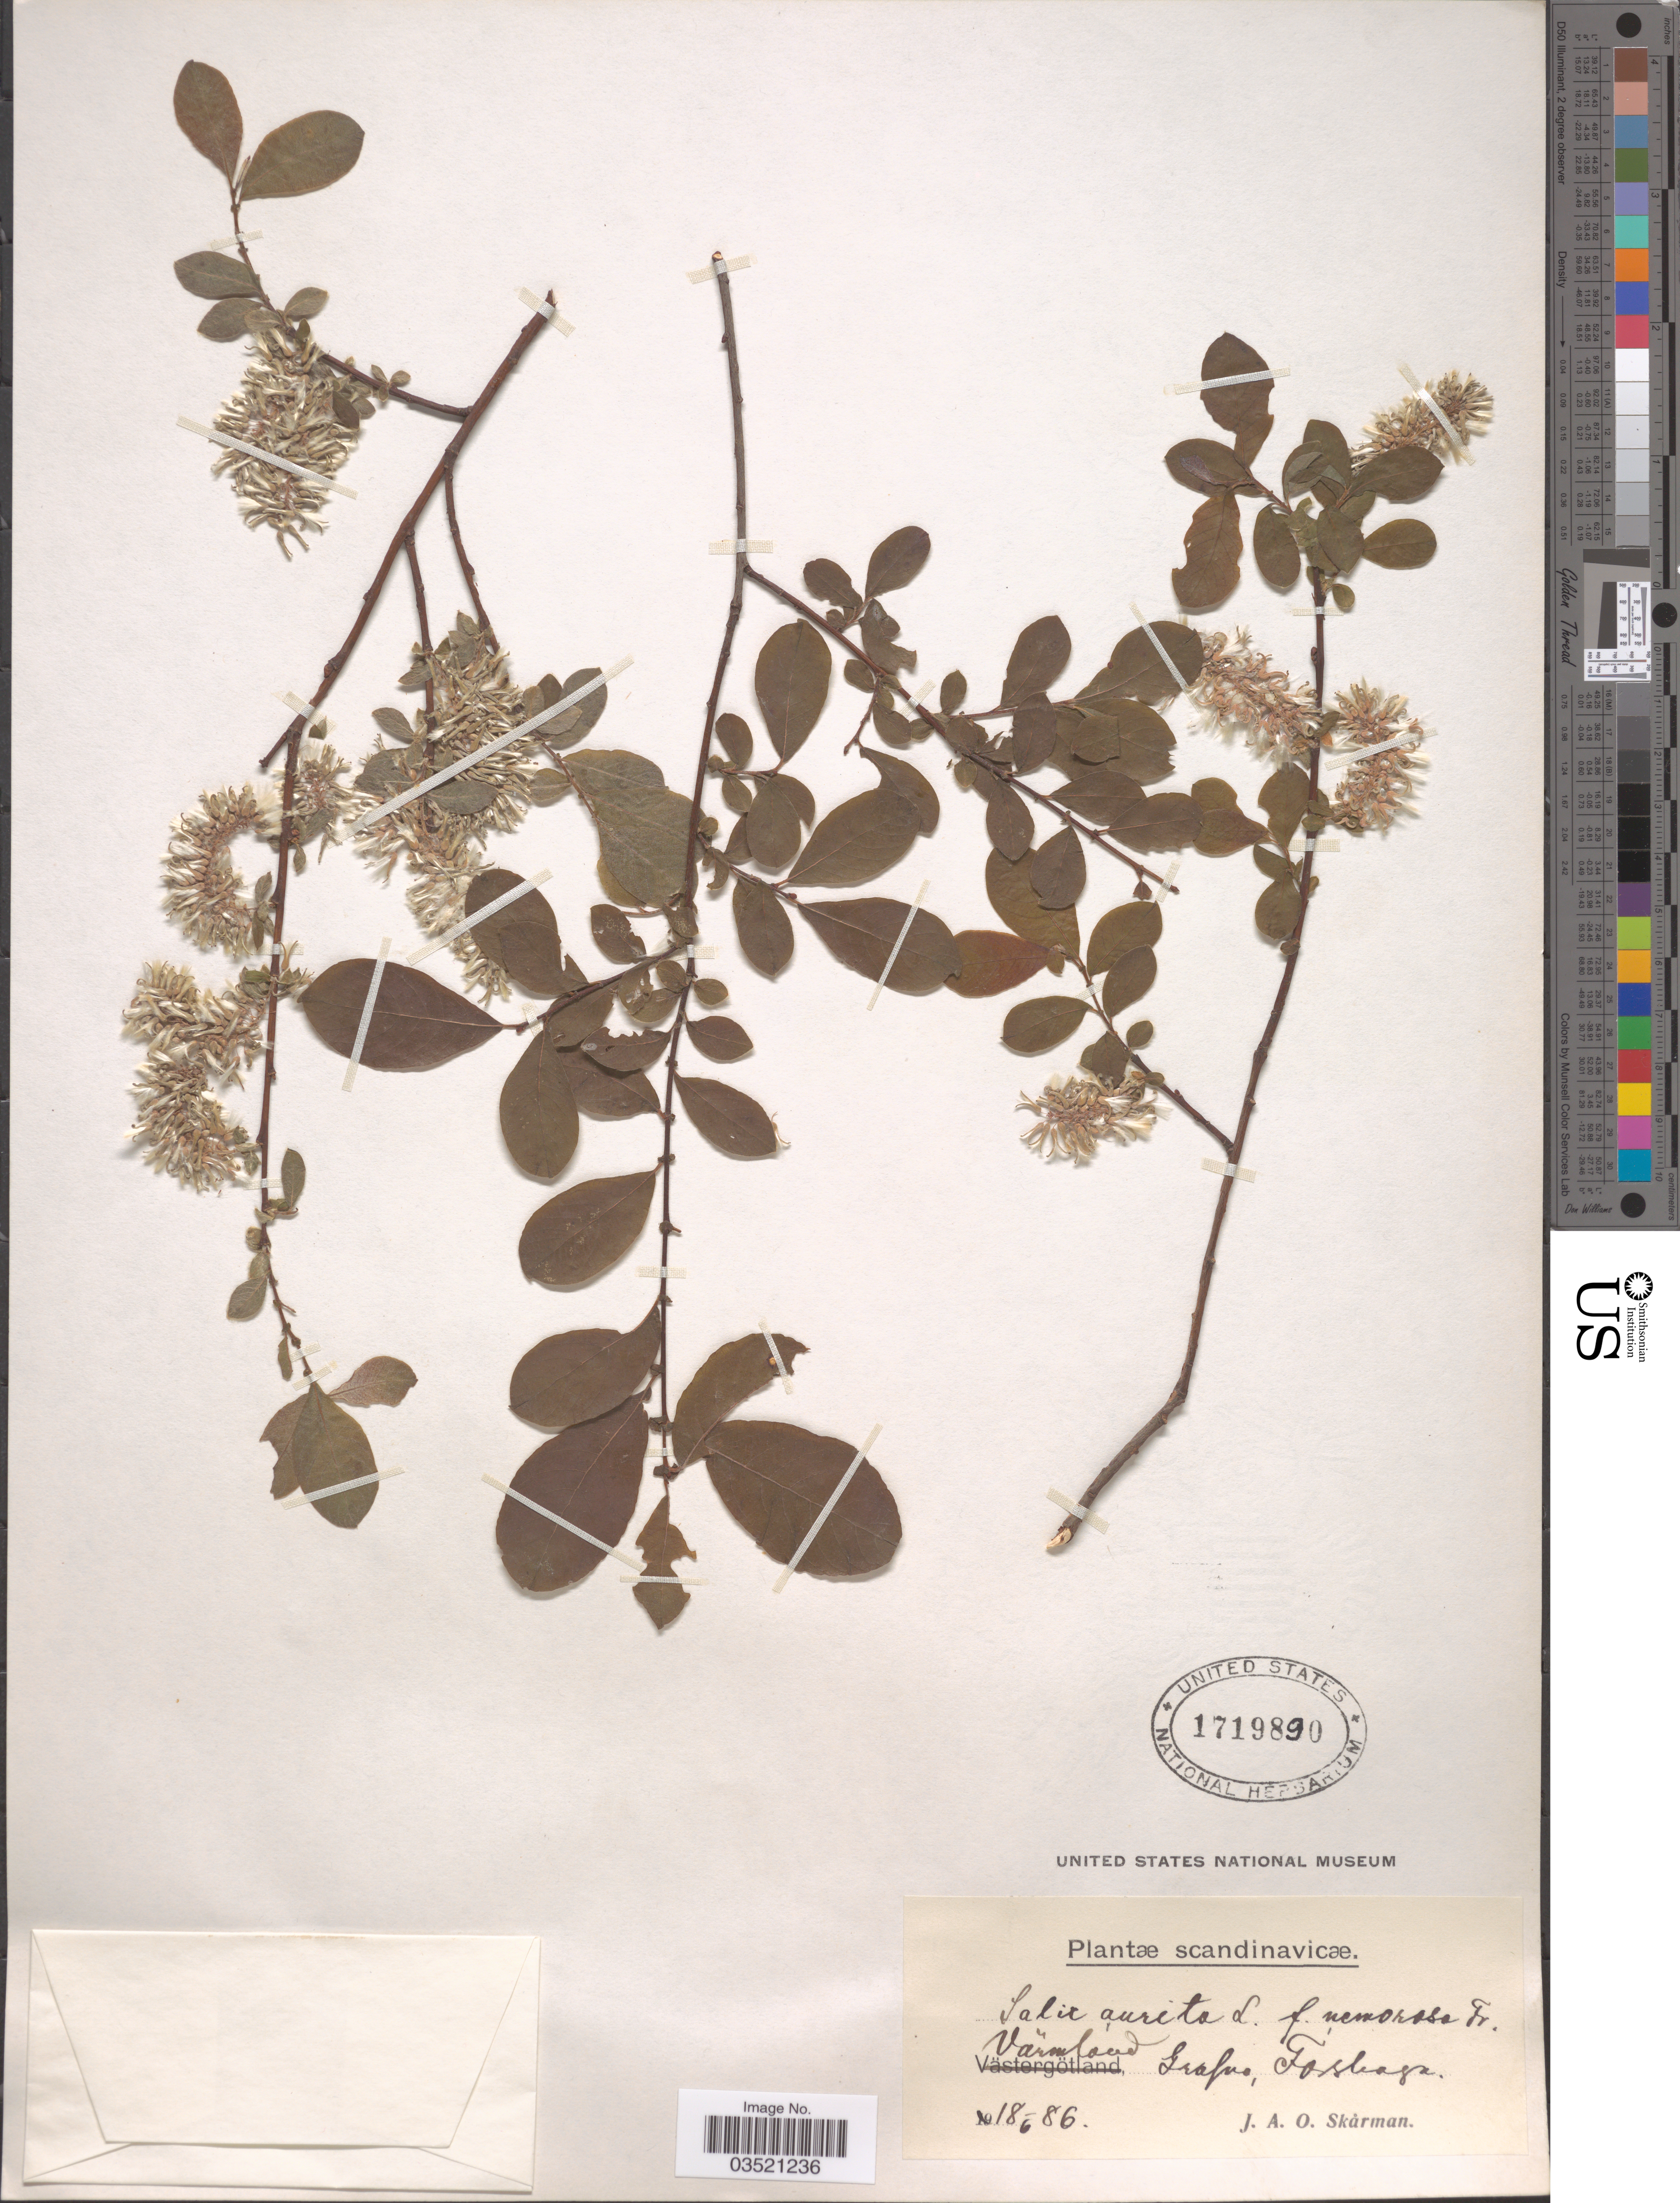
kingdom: Plantae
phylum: Tracheophyta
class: Magnoliopsida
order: Malpighiales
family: Salicaceae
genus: Salix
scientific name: Salix aurita f. nemorosa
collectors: J. Skarman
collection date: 1886-06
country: Sweden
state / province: Varmland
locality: Värmland Grafva [ = Grava], Forshaga.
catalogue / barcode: US 1719890